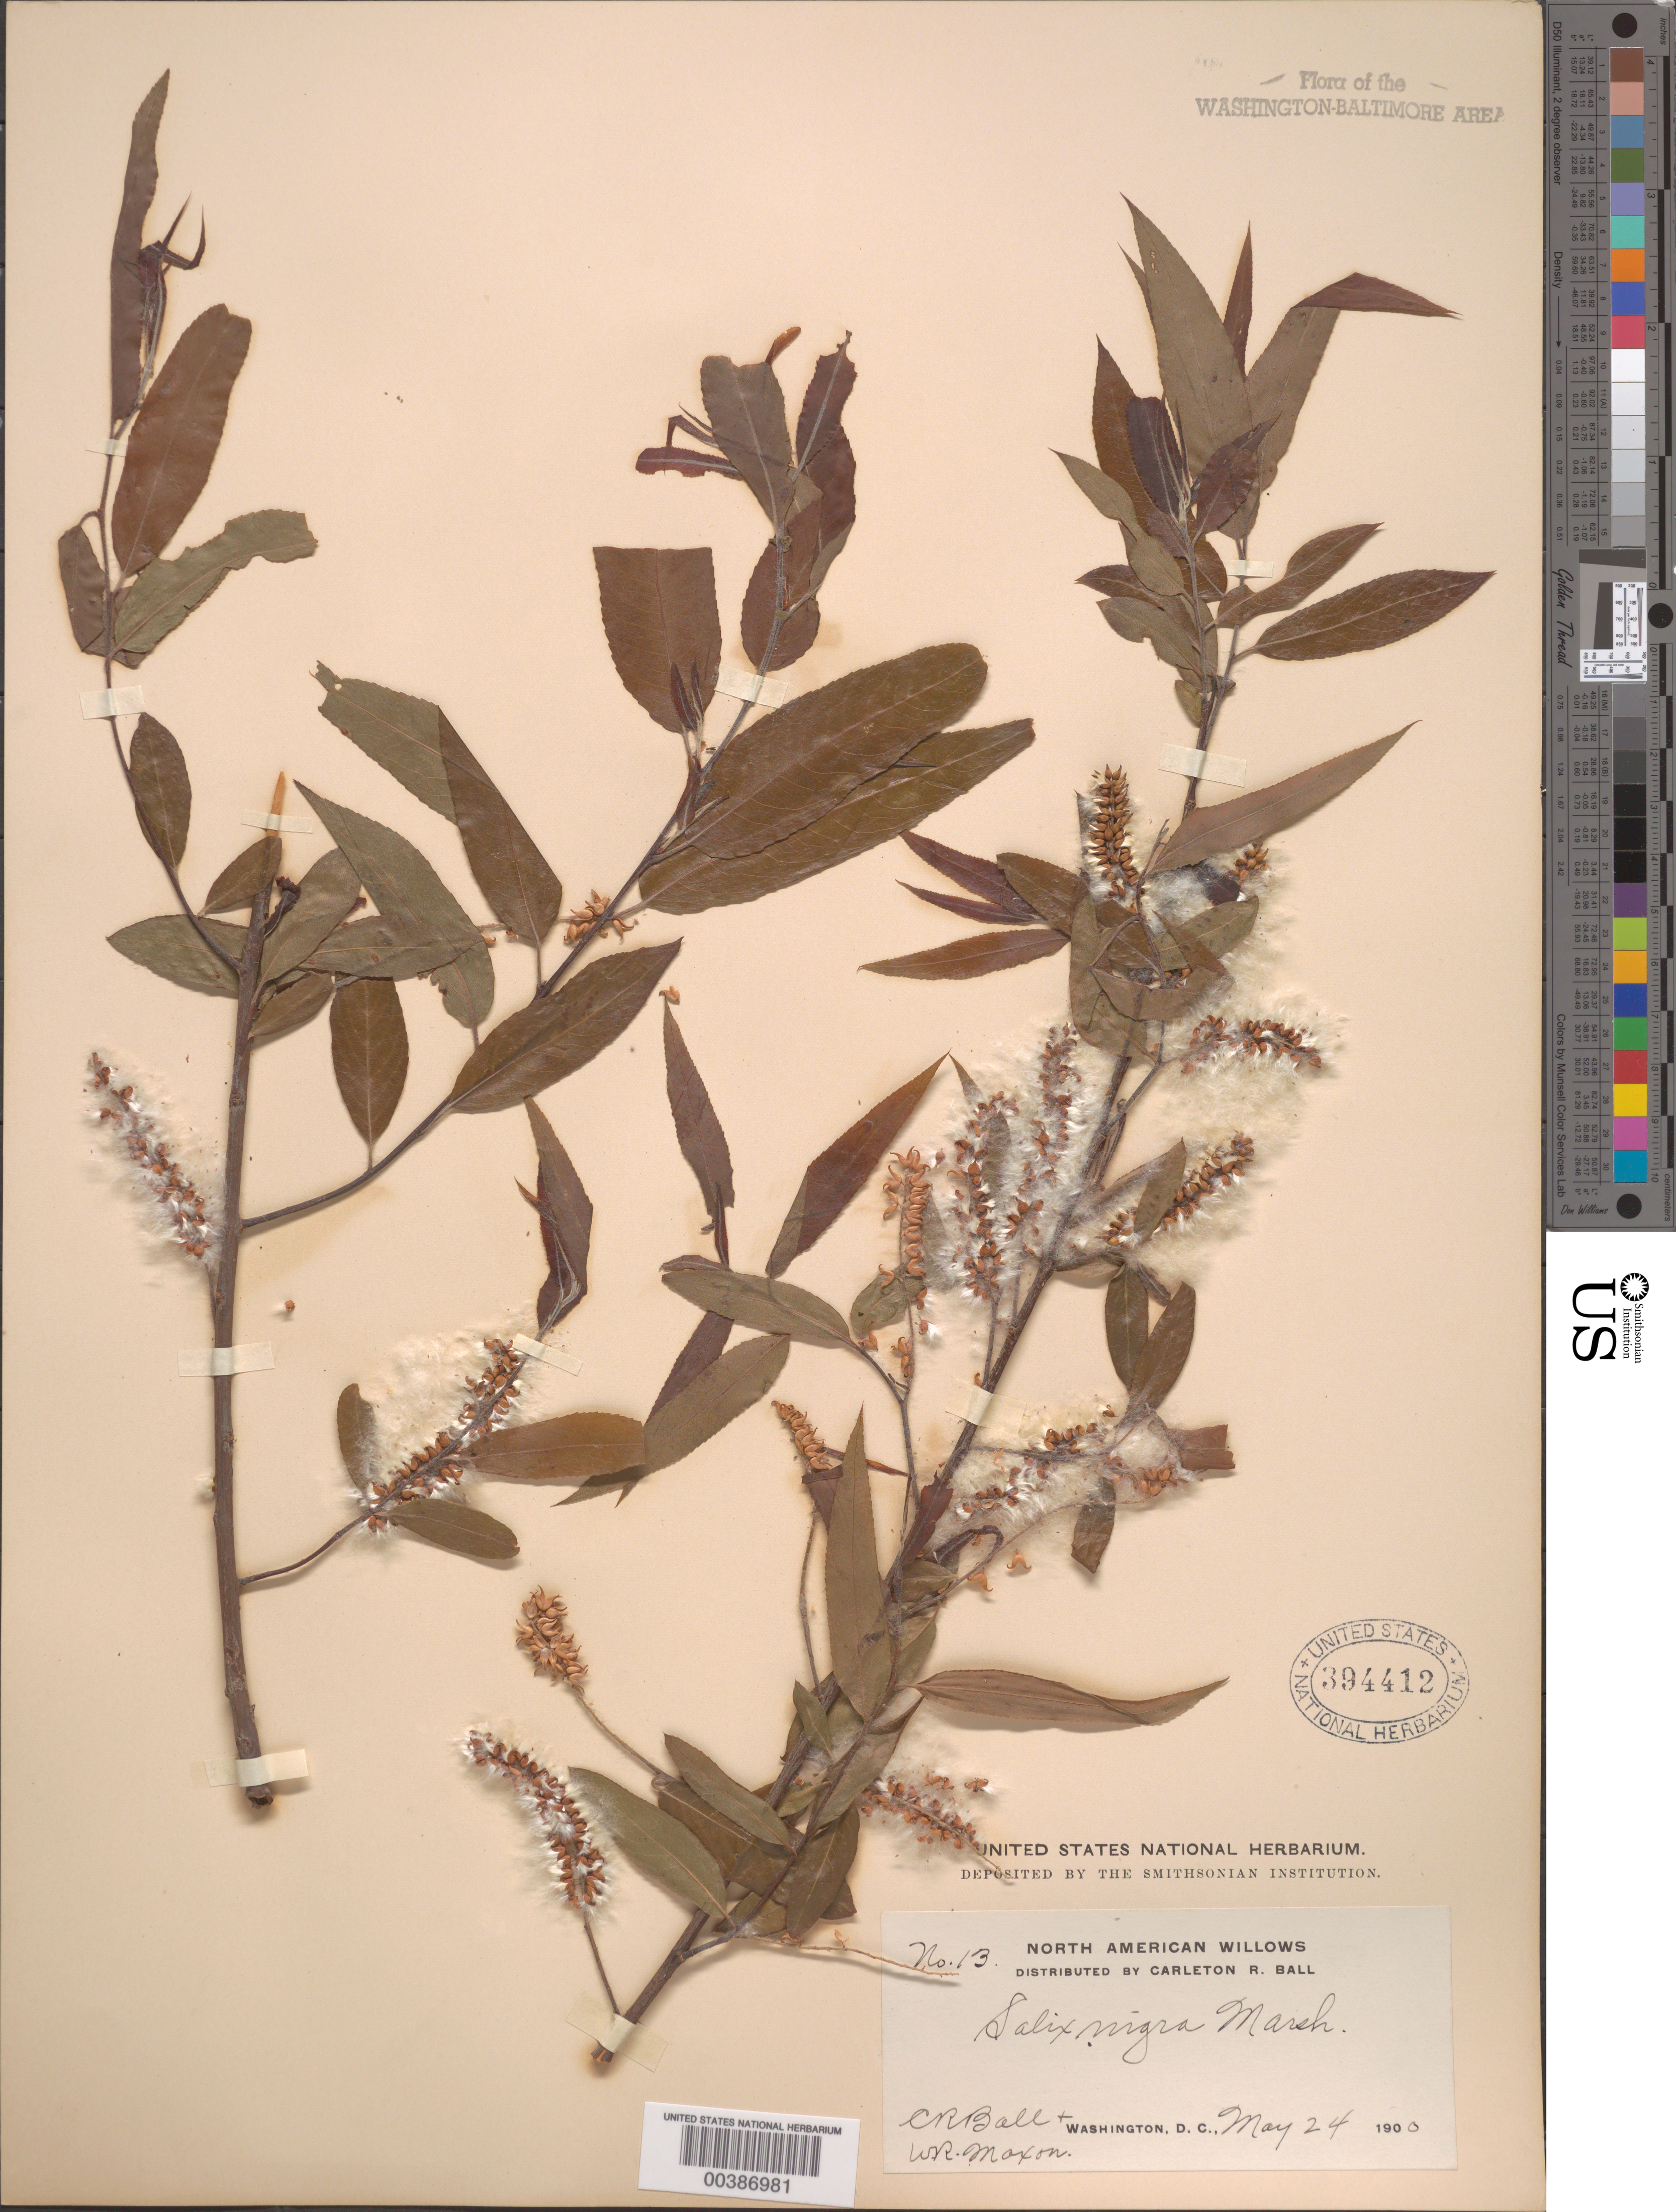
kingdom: Plantae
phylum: Tracheophyta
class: Magnoliopsida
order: Malpighiales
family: Salicaceae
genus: Salix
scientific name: Salix nigra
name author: Marshall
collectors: C. R. Ball & W. R. Maxon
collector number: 13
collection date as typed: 24 May 1900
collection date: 1900-05-24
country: United States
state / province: District of Columbia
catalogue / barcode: US 394412